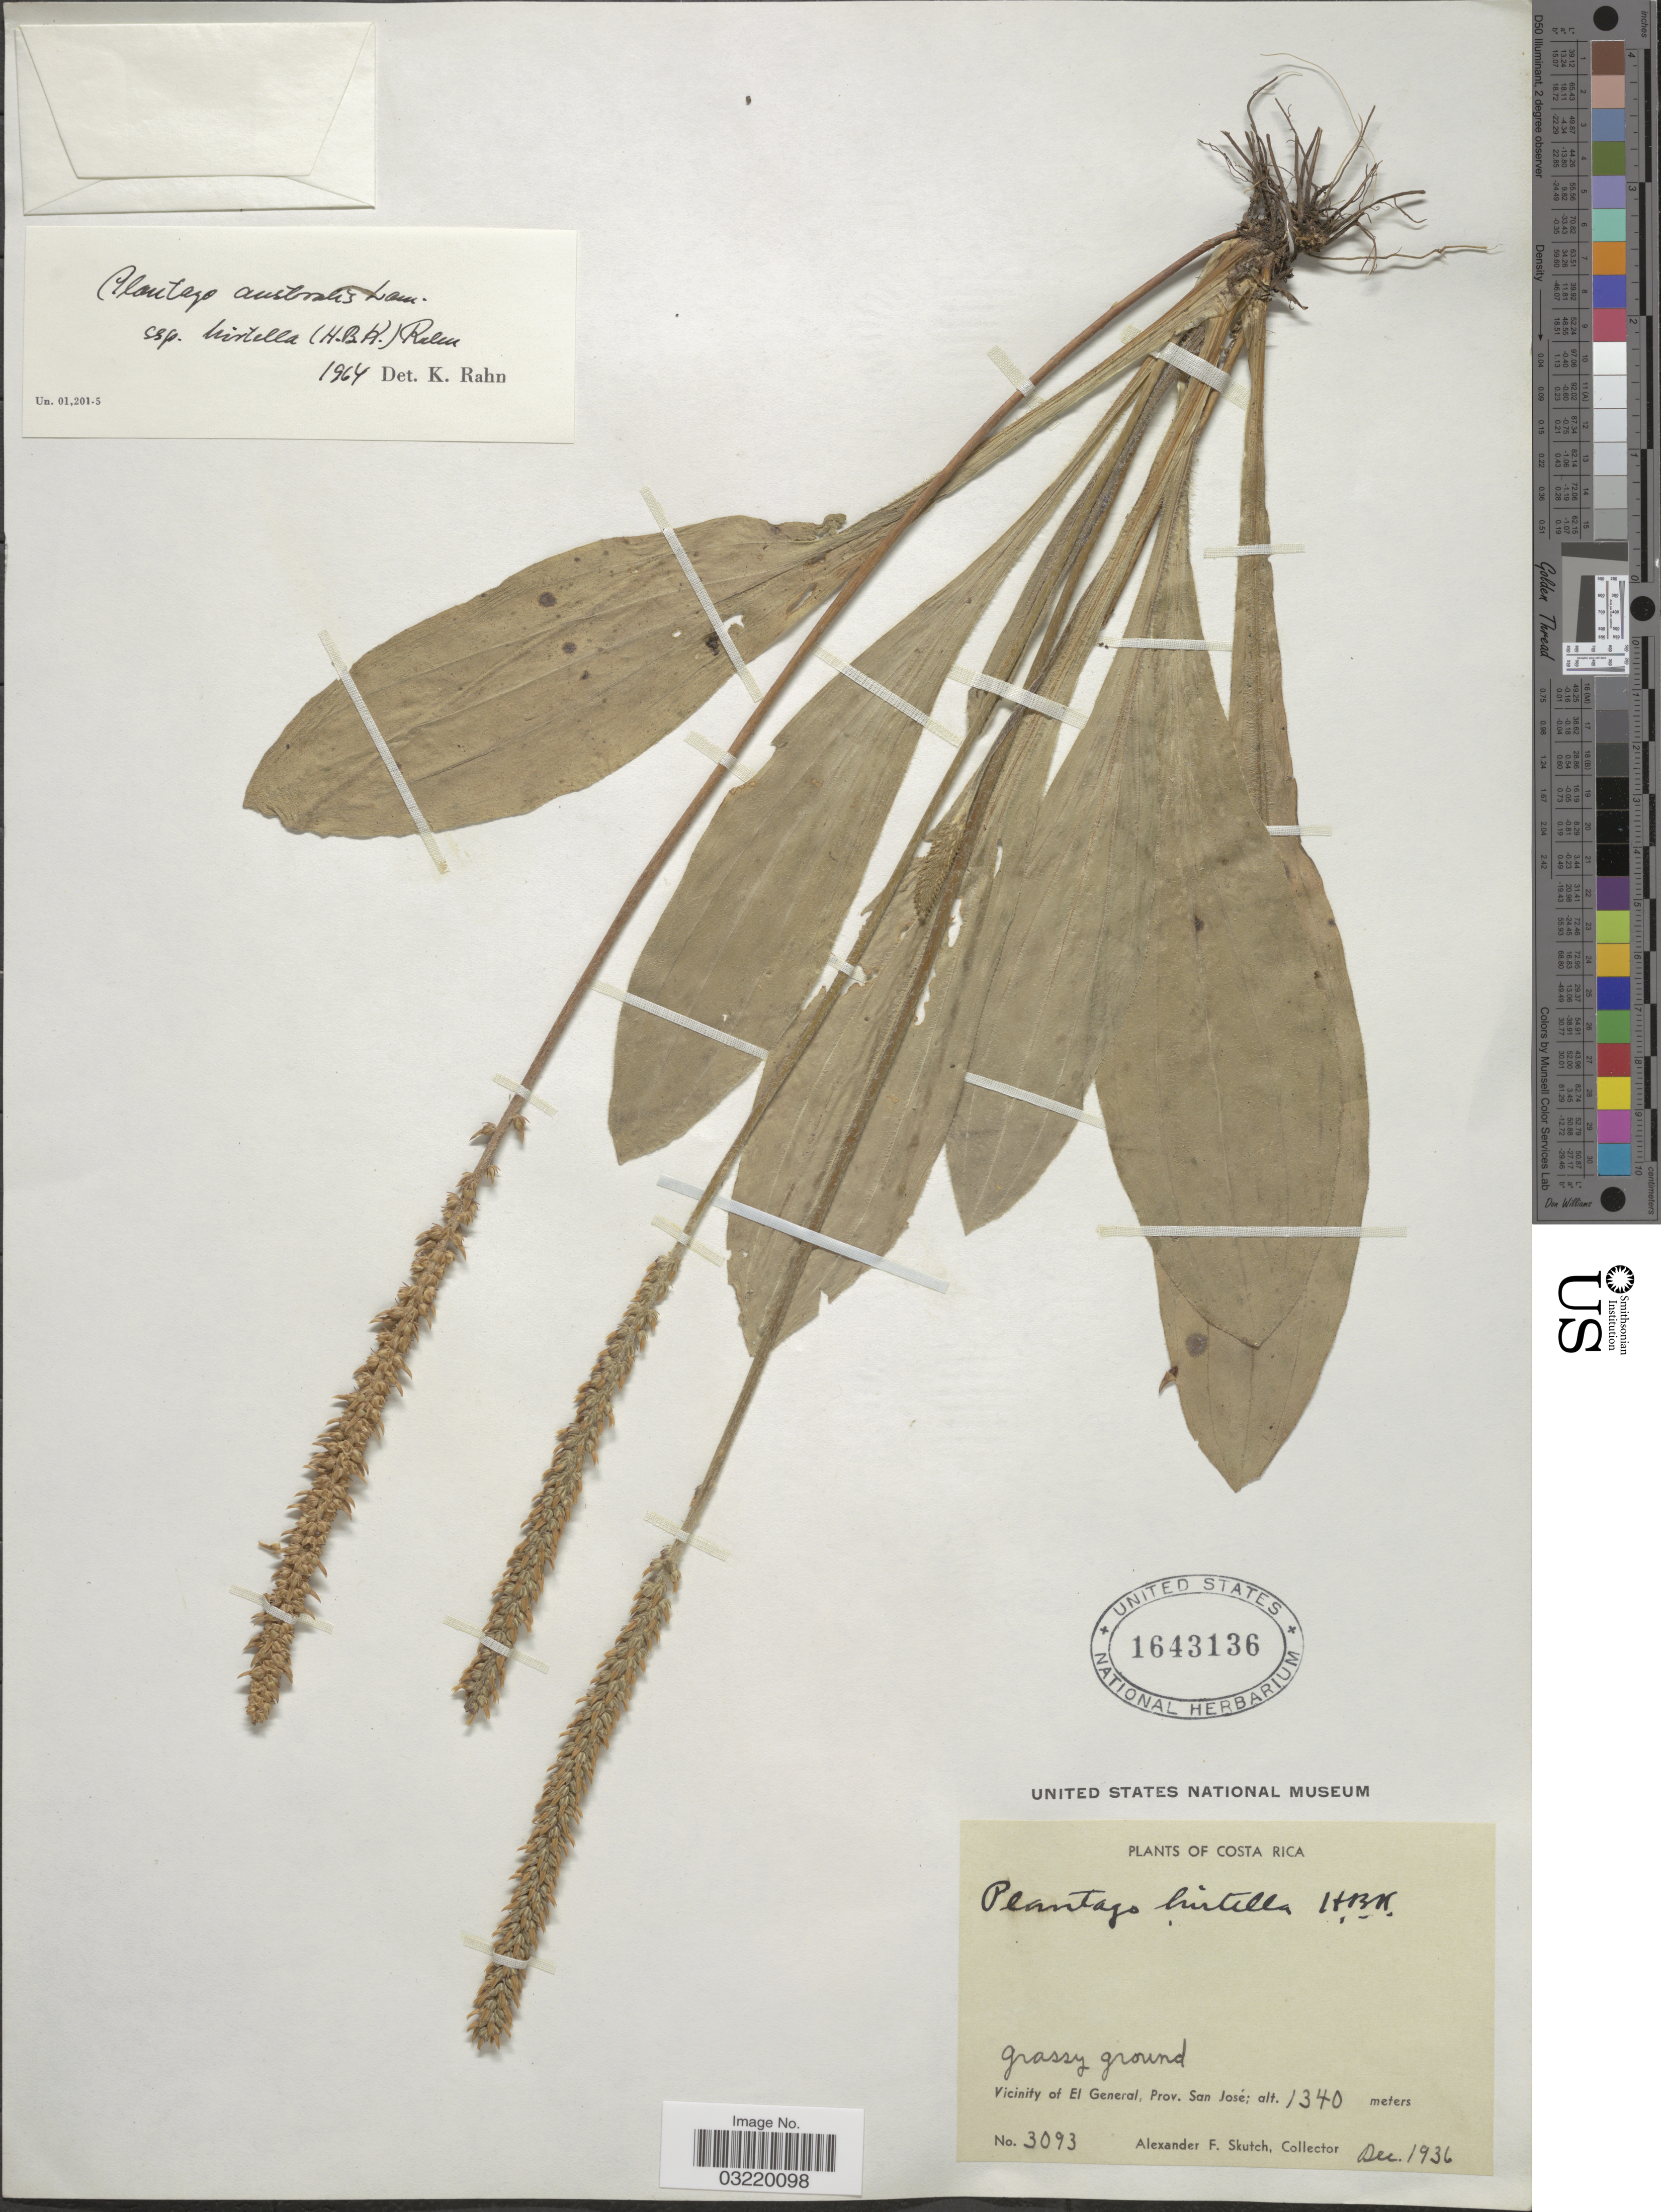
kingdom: Plantae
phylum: Tracheophyta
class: Magnoliopsida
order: Lamiales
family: Plantaginaceae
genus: Plantago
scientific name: Plantago australis subsp. hirtella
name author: (Kunth) Rahn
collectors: A. F. Skutch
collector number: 3093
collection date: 1936-12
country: Costa Rica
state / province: San José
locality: Vicinity of El General.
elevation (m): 1340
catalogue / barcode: US 1643136